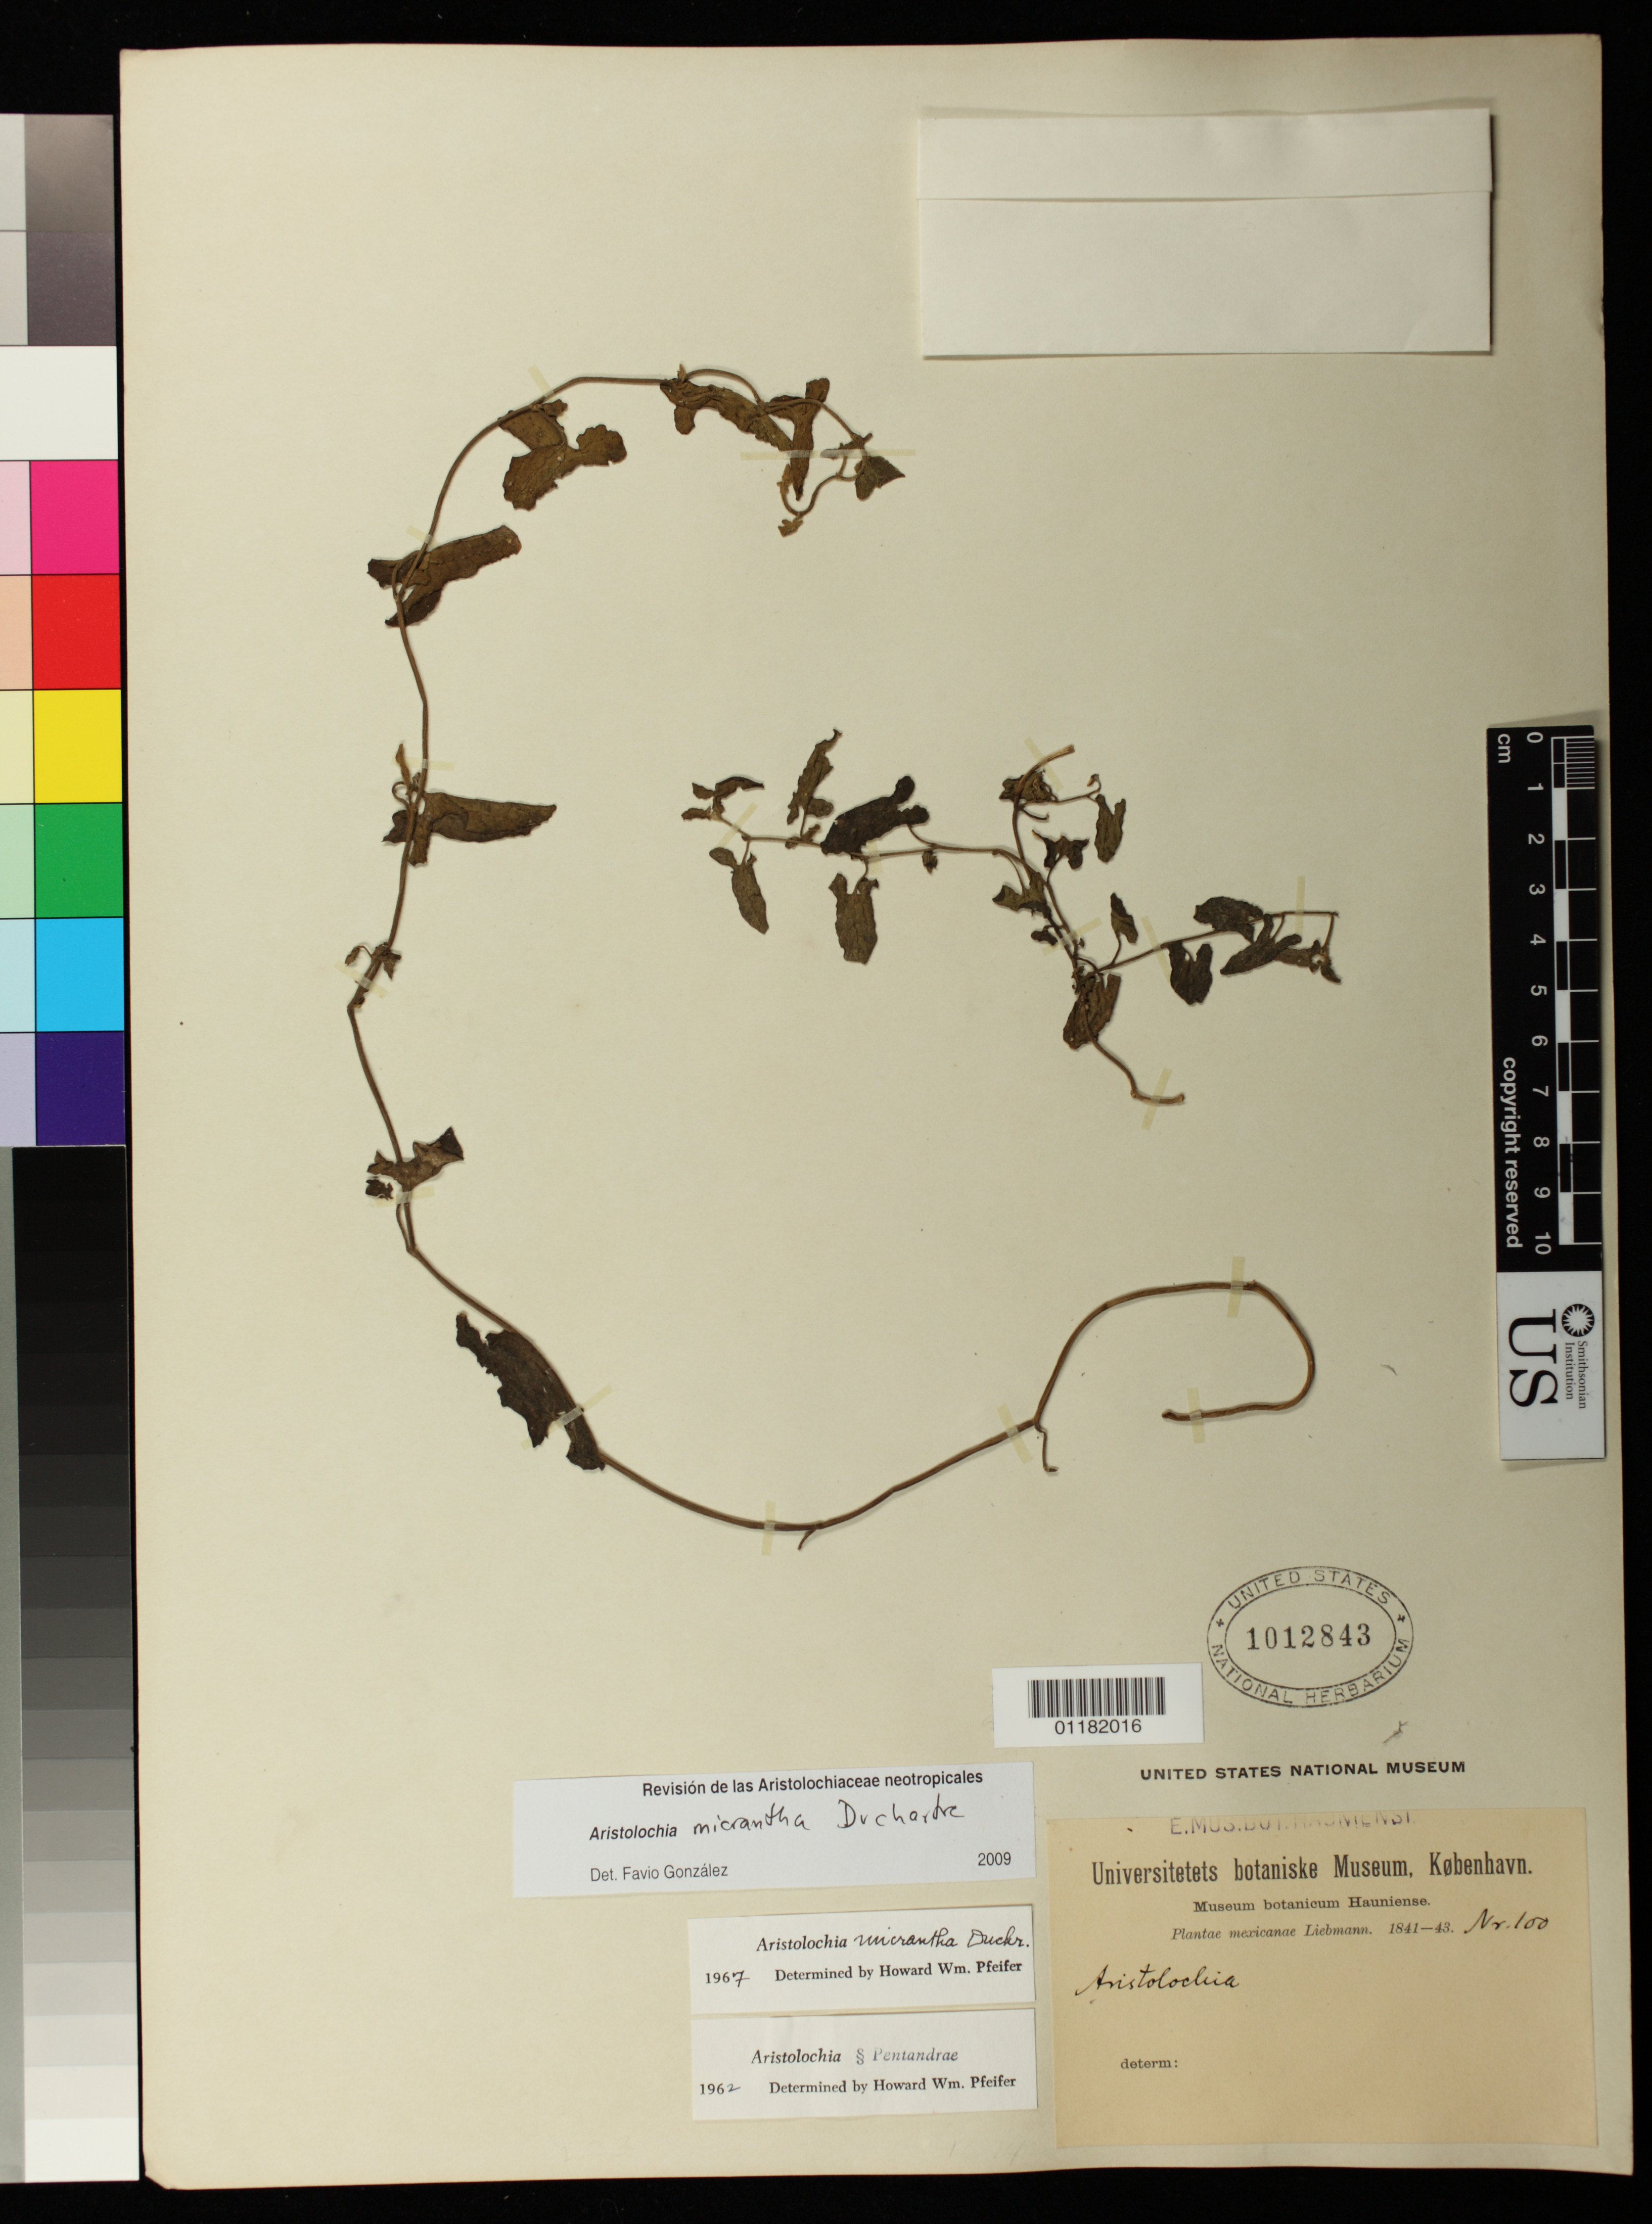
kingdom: Plantae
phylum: Tracheophyta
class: Magnoliopsida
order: Piperales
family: Aristolochiaceae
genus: Aristolochia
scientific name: Aristolochia micrantha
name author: Duch.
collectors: F. M. Liebmann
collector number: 100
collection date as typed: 1841-43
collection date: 1841/1843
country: Mexico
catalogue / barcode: US 1012843